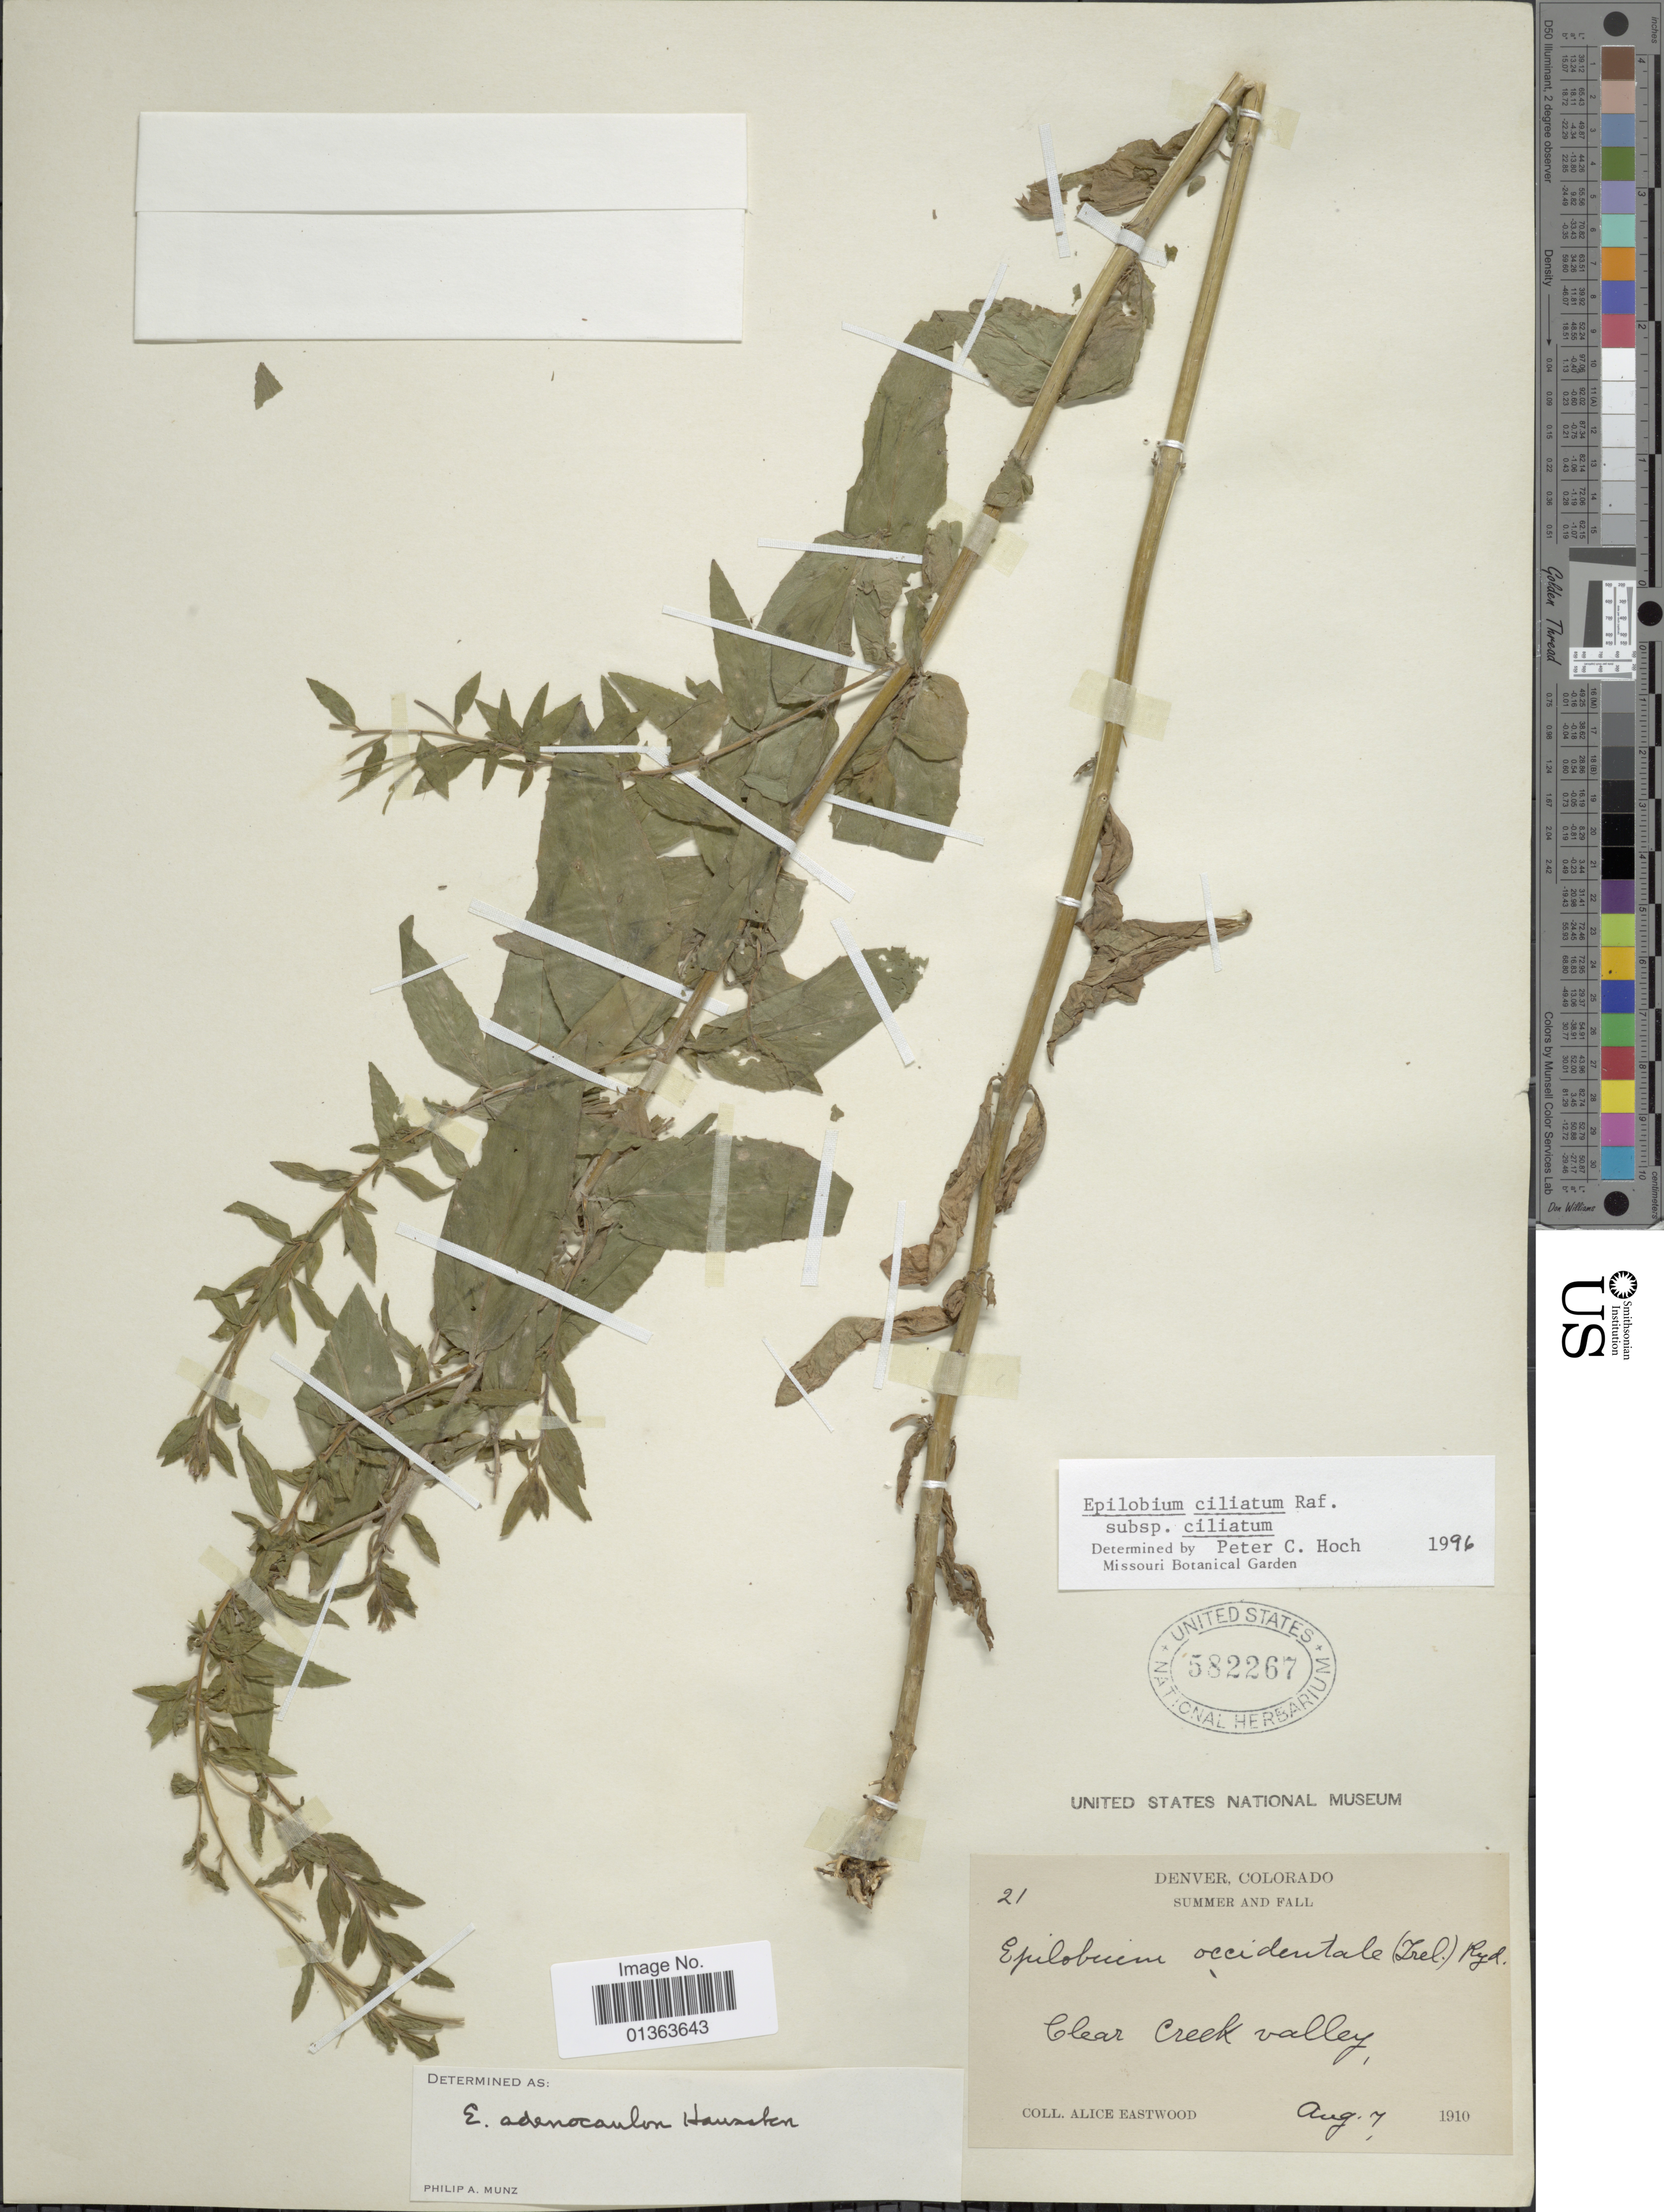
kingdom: Plantae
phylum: Tracheophyta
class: Magnoliopsida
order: Myrtales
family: Onagraceae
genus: Epilobium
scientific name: Epilobium ciliatum subsp. ciliatum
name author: Raf.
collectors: A. Eastwood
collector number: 21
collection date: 1910-08-07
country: United States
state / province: Colorado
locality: Denver. Summer and Fall.Clear Creek valley.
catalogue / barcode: US 582267